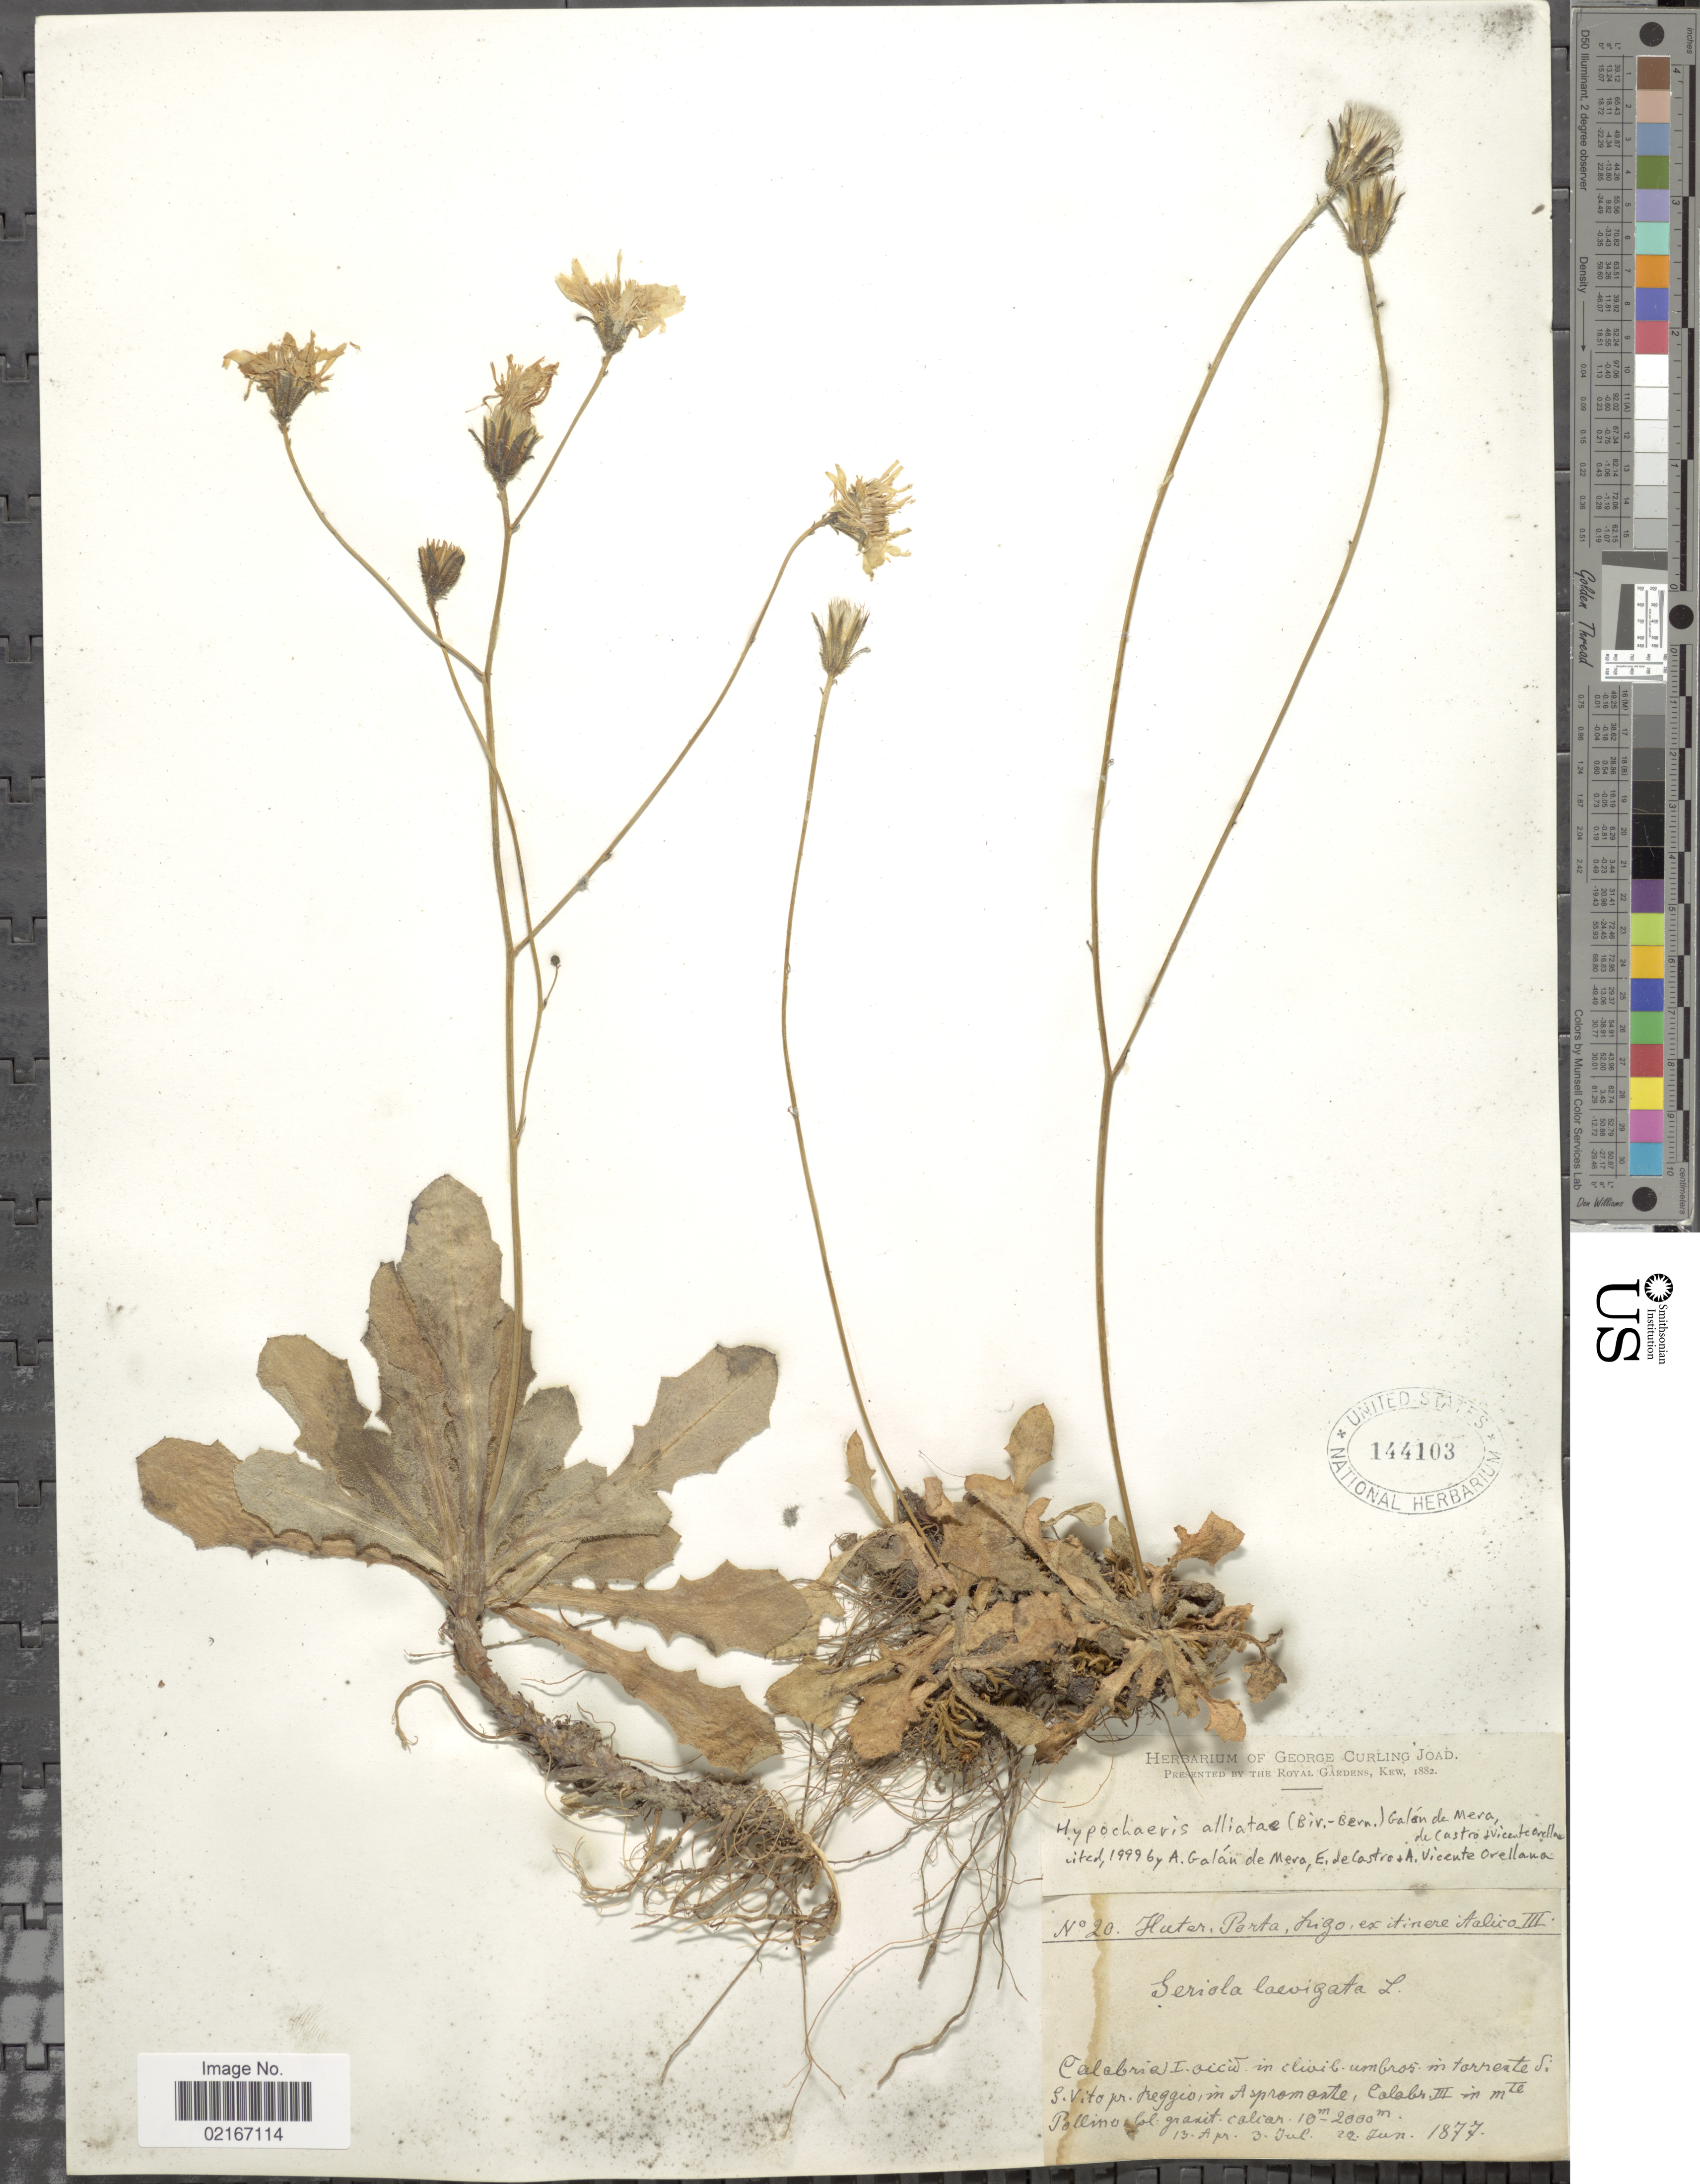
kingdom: Plantae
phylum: Tracheophyta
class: Magnoliopsida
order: Asterales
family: Asteraceae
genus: Hypochaeris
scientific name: Hypochaeris alliatae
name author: (Biv.) A. Galán & et al.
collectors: -. Huter, -- Porta & -- Rigo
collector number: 20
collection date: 1877-04-13/1877-06-22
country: Italy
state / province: Calabria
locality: In clivil, umbros, in torreate S. S. Vito pr. Beggio in Aspromonte, Calabr III in Mte Pollino col. granit Calcar [interpreted]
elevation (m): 1000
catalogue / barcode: US 144103